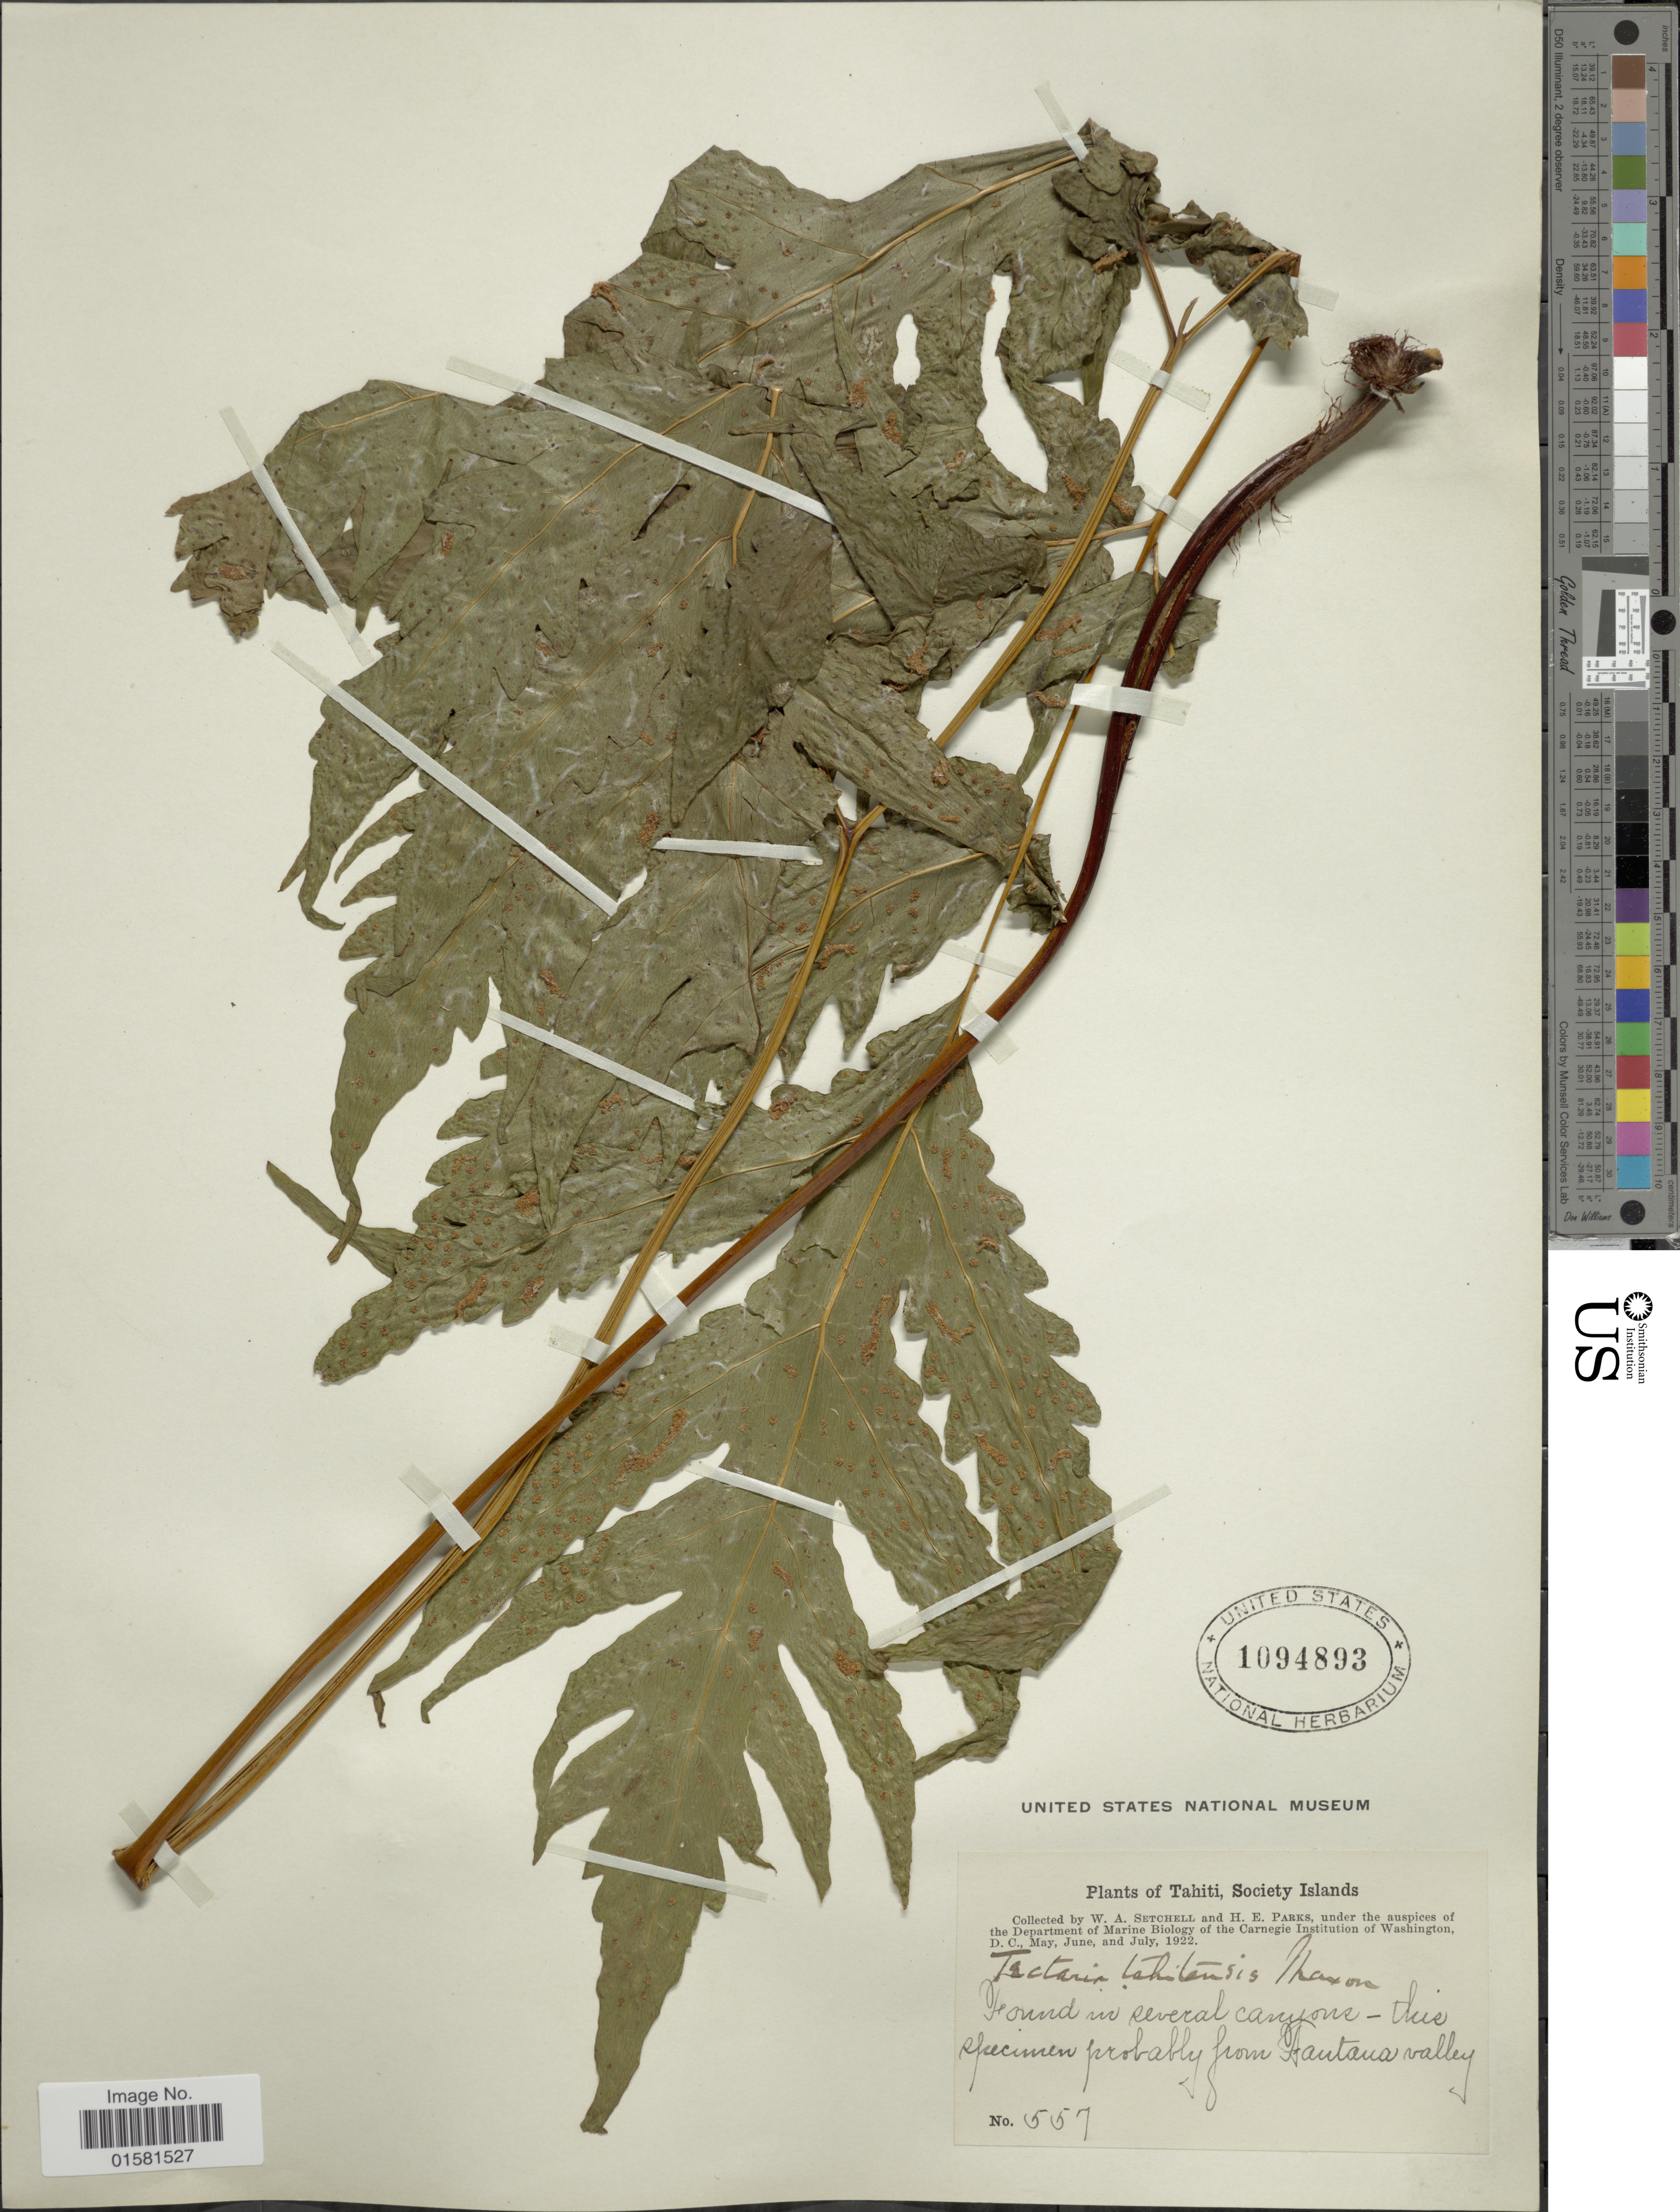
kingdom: Plantae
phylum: Tracheophyta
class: Polypodiopsida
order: Polypodiales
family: Tectariaceae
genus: Tectaria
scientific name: Tectaria tahitensis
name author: Maxon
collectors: W. Setchell & H. E. Parks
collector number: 557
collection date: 1922-05/1922-07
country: French Polynesia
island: Tahiti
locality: Tahiti, Society Islands, found in several camyonz - this specimen probably from Fautana valley [interpreted]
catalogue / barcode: US 1094893